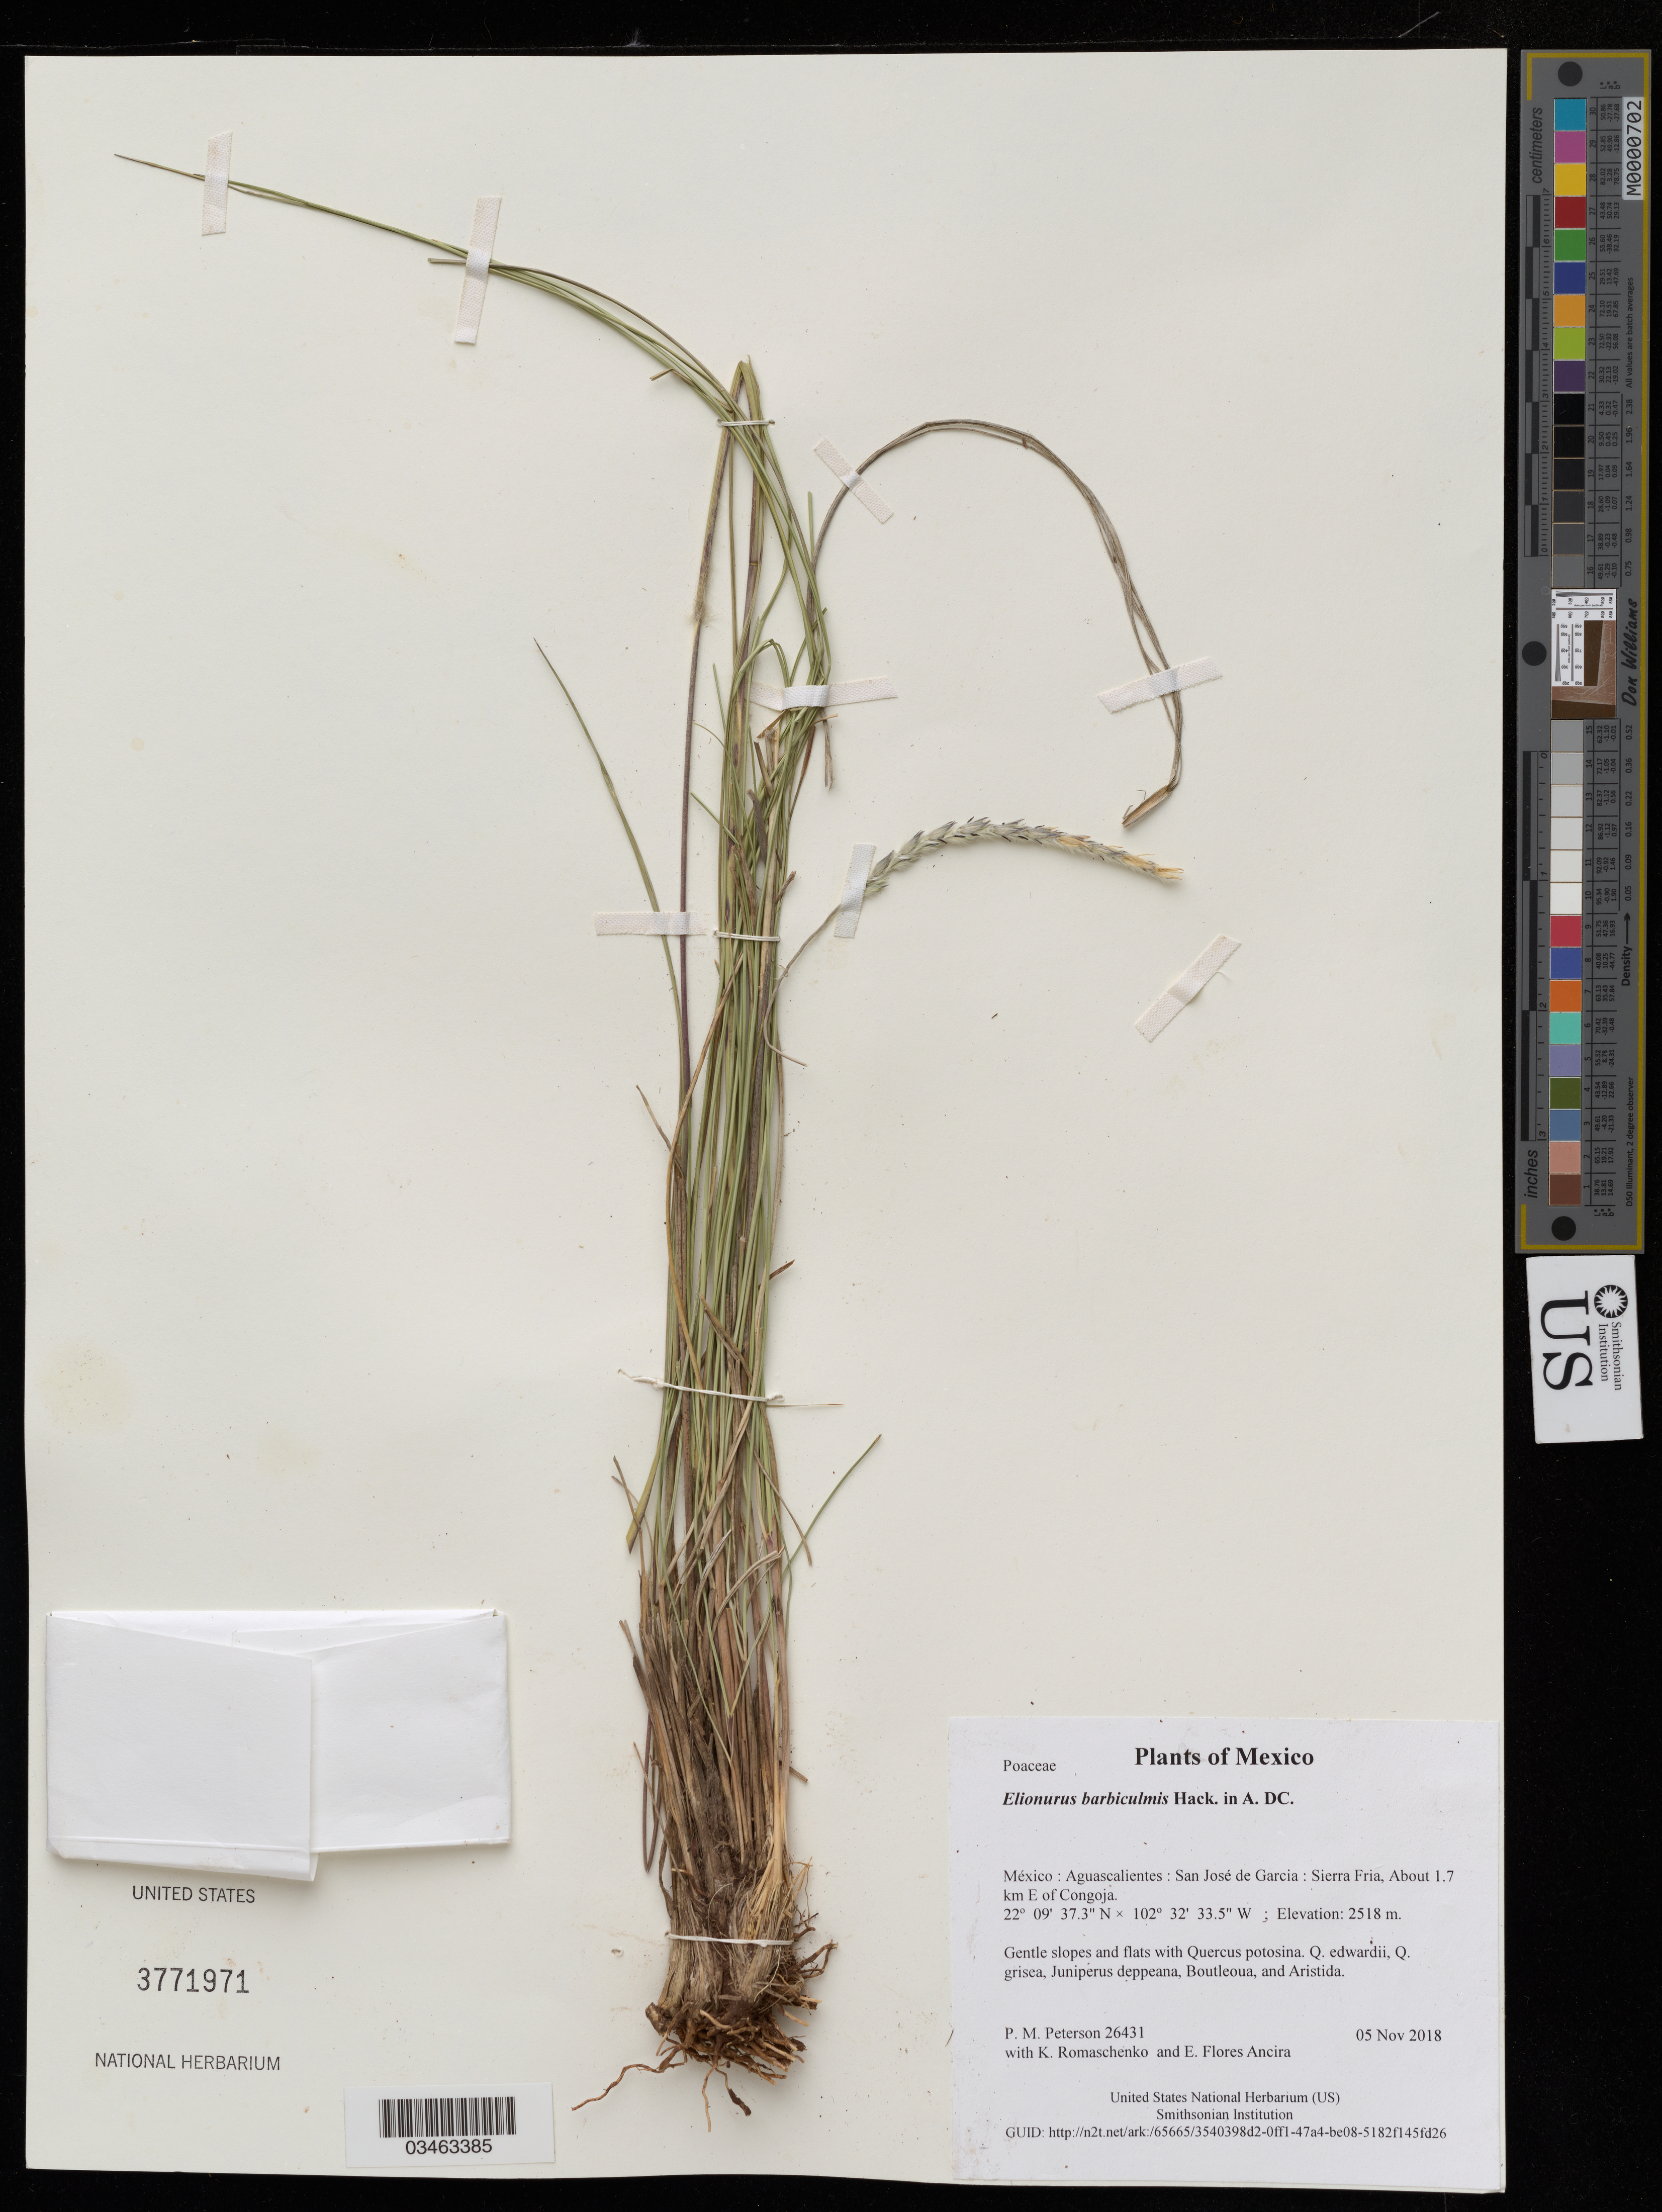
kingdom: Plantae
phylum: Tracheophyta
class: Liliopsida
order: Poales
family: Poaceae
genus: Elionurus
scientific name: Elionurus barbiculmis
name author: Hack. in A. DC.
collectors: P. M. Peterson, K. Romaschenko & E. Flores Ancira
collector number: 26431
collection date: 2018-11-05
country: México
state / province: Aguascalientes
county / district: San José de Garcia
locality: Sierra Fria, About 1.7 km E of Congoja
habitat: Gentle slopes and flats with Quercus potosina. Q. edwardii, Q. grisea, Juniperus deppeana, Boutleoua, and Aristida.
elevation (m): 2518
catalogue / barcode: US 3771971